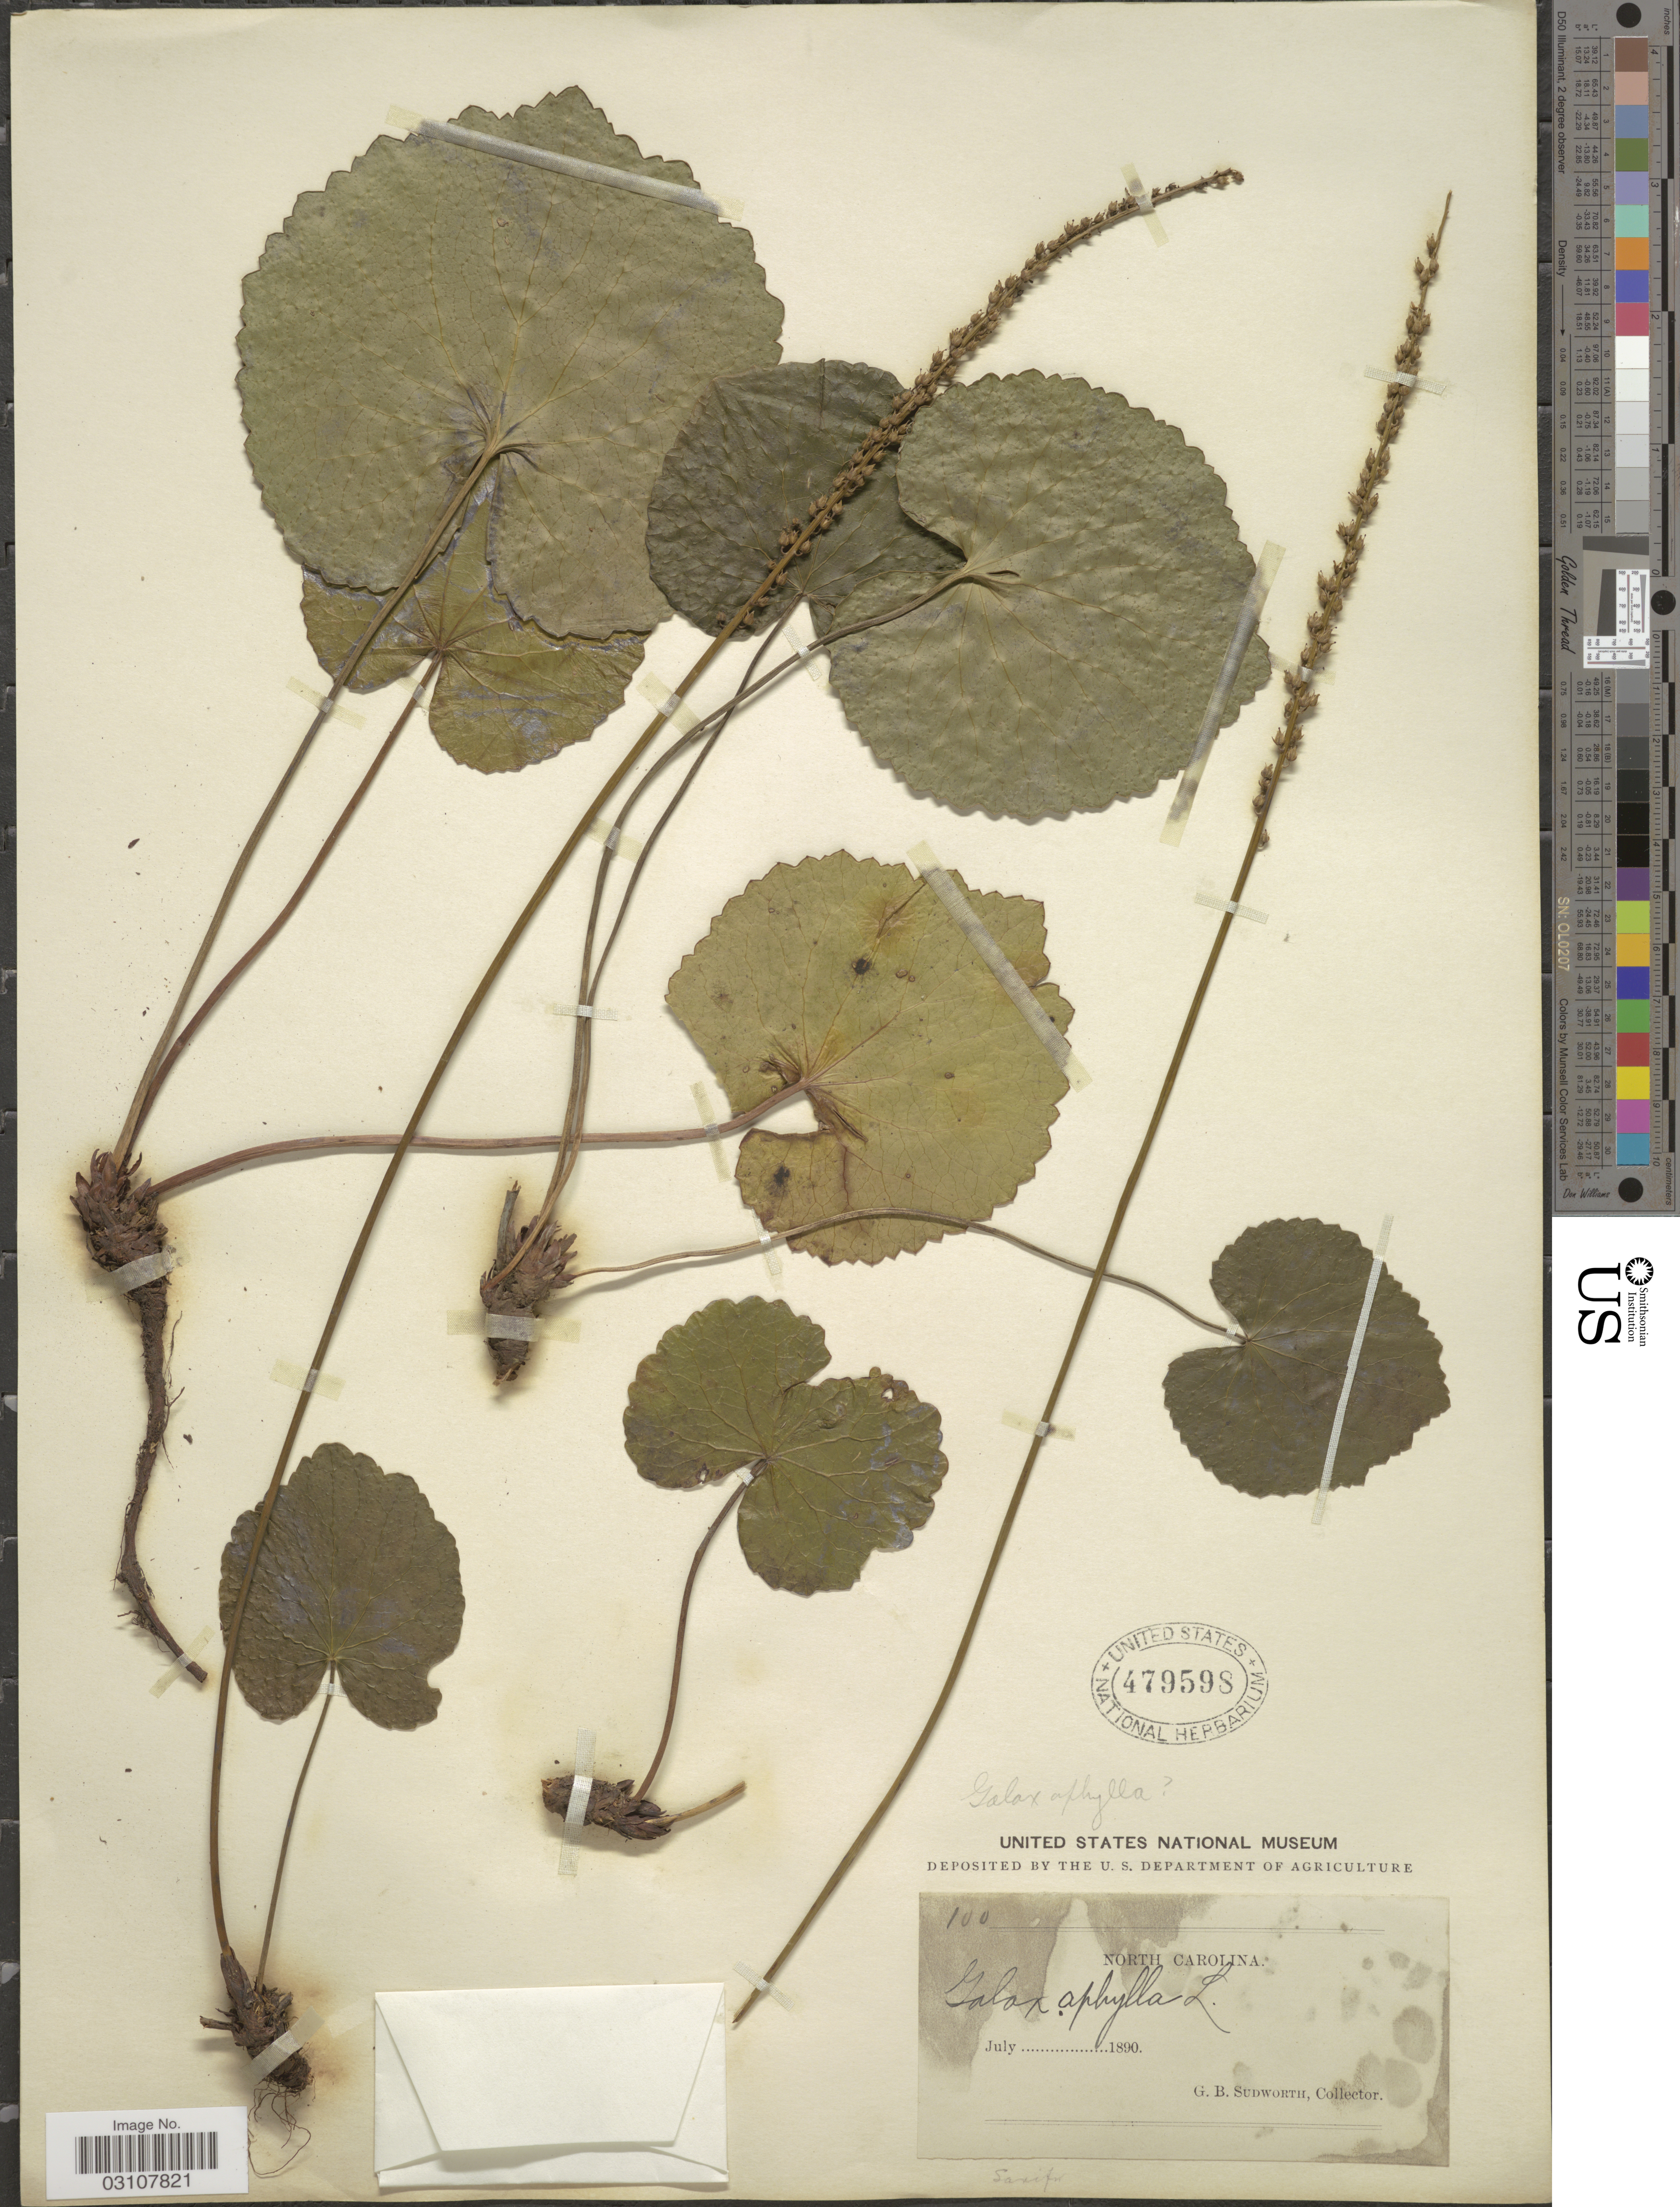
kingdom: Plantae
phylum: Tracheophyta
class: Magnoliopsida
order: Ericales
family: Diapensiaceae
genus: Galax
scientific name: Galax urceolata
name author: (Poir.) Brummitt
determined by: Gaynor, Michelle L., (FLAS), University of Florida (UNITED STATES)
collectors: G. B. Sudworth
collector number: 100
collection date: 1890-07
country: United States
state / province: North Carolina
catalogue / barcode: US 479598